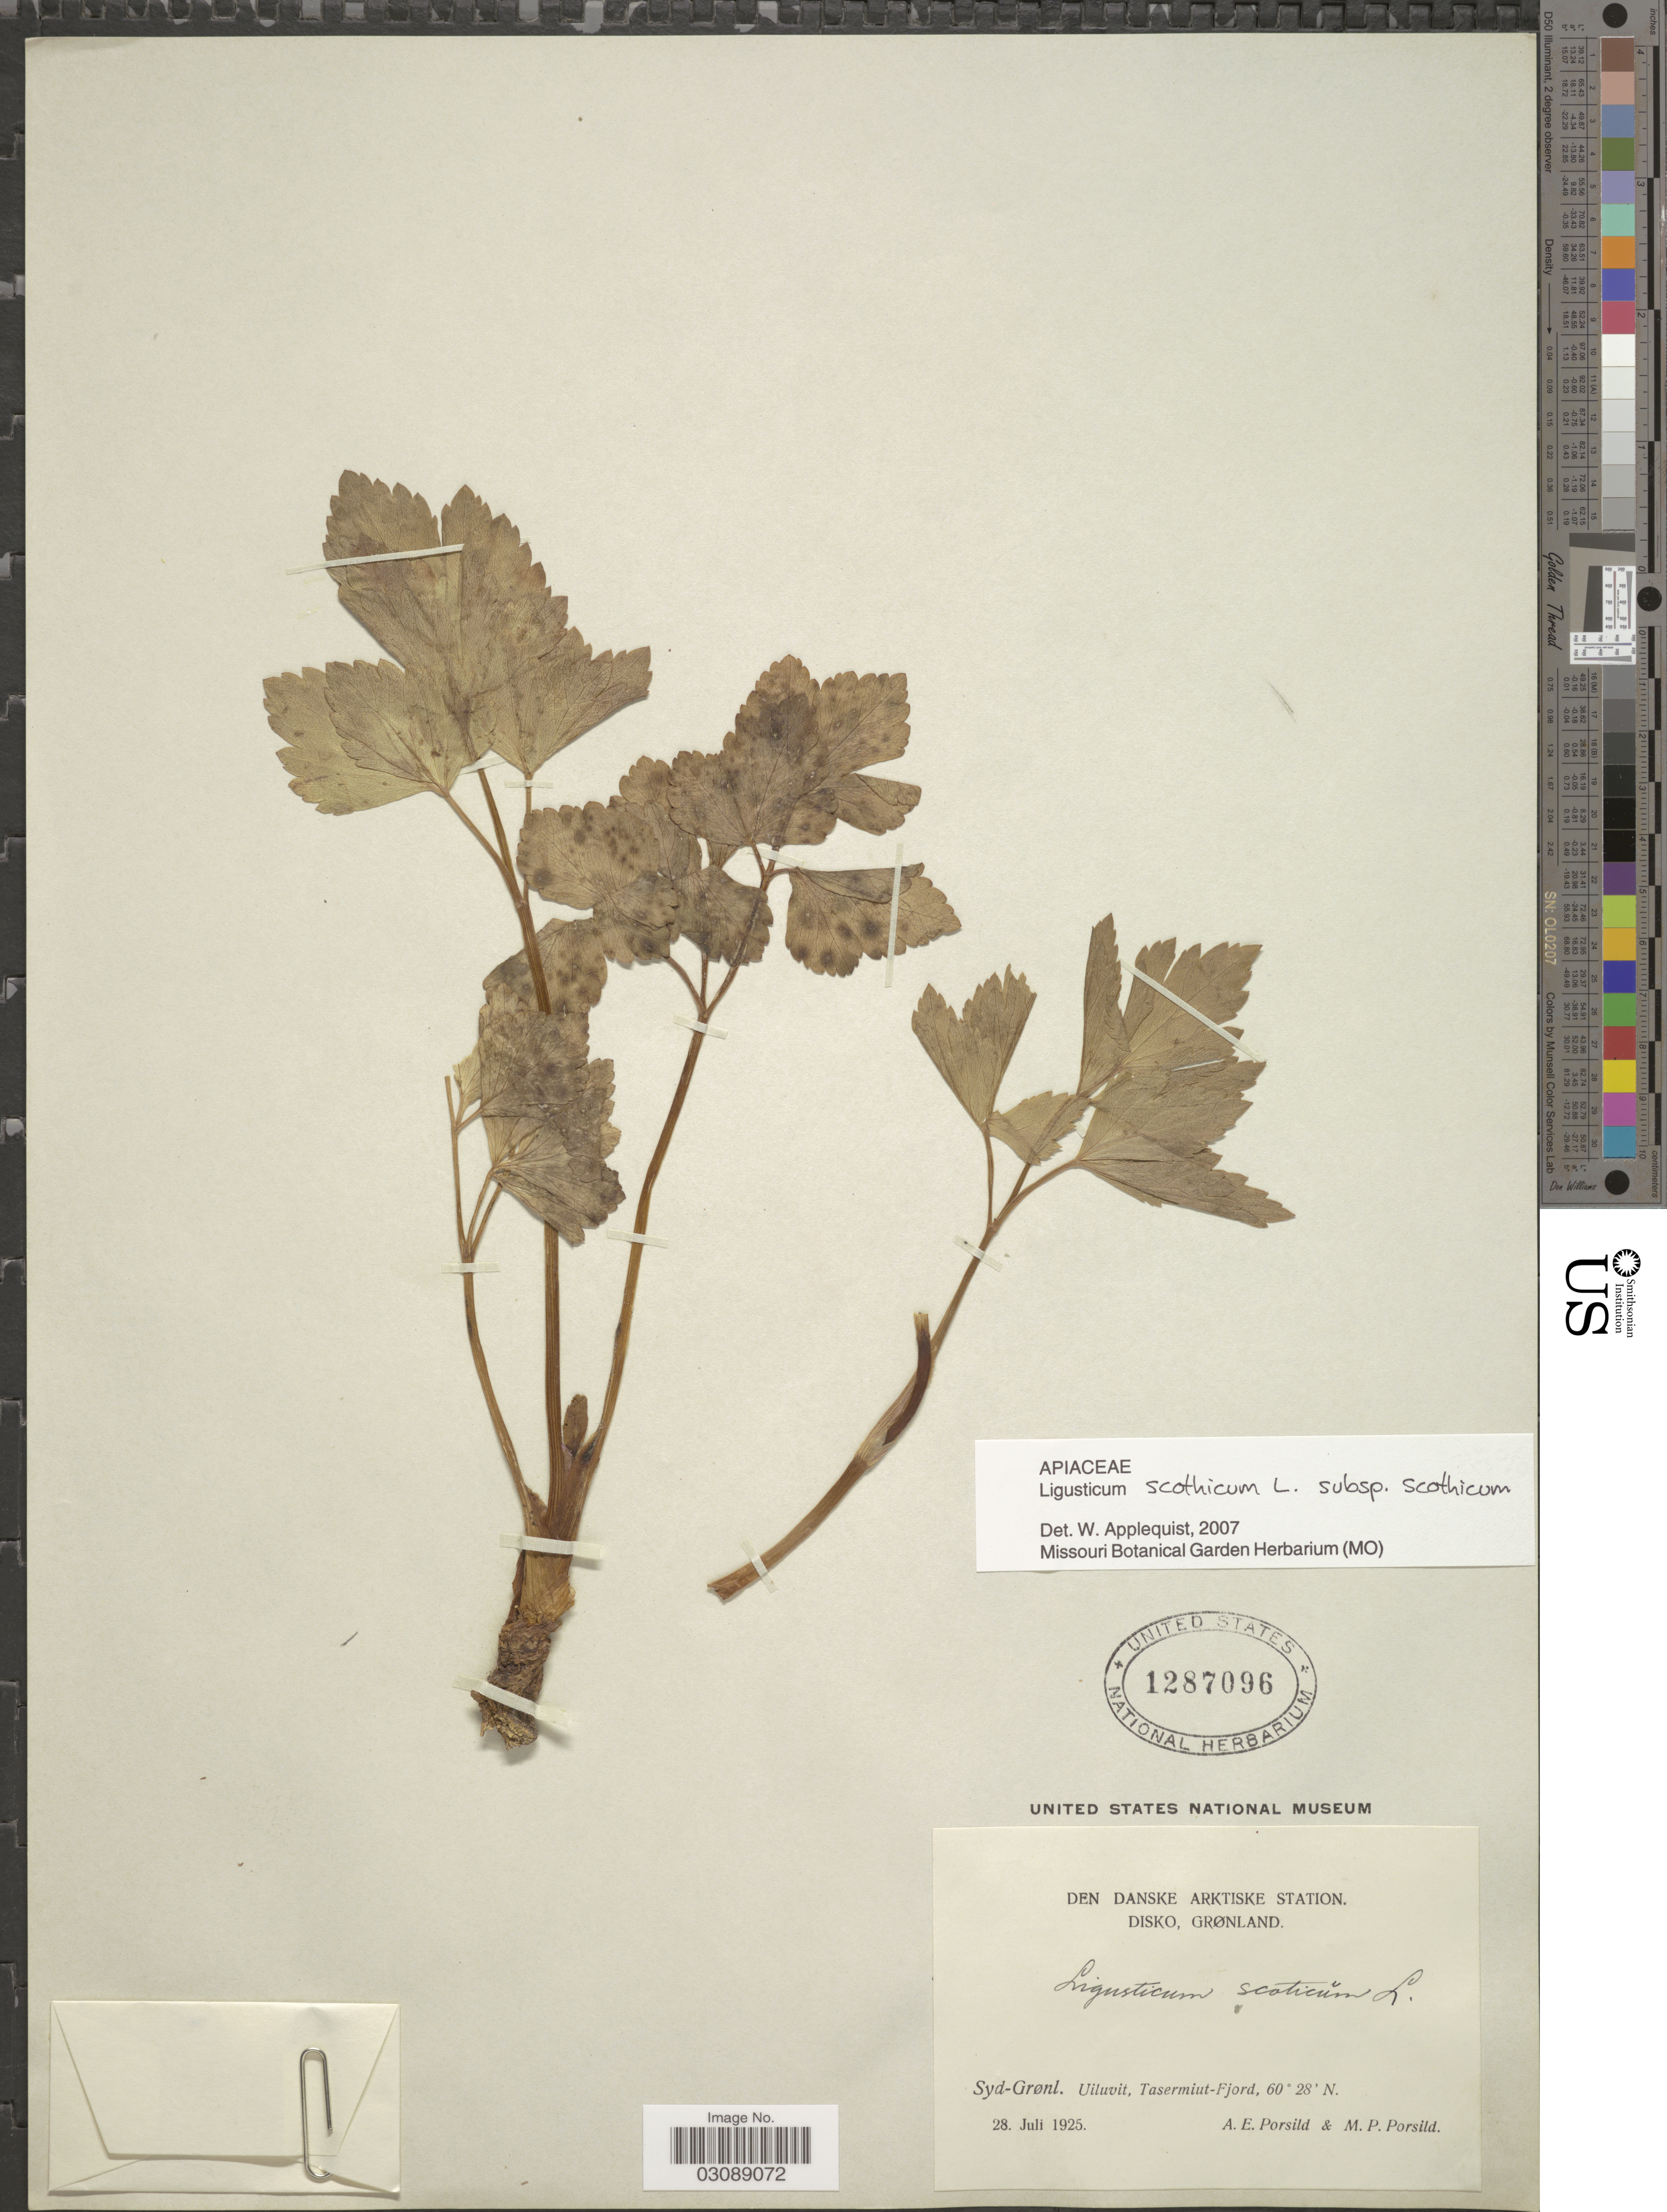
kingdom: Plantae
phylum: Tracheophyta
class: Magnoliopsida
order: Apiales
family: Apiaceae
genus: Ligusticum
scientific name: Ligusticum scoticum subsp. scoticum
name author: L.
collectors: A. Porslid & M. P. Porsild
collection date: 1925-07-28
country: Greenland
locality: Den Danske Arktiske Station. Disko, Gronland. Syd-Gronl. Uiluvit, Tasermiut-Fjord.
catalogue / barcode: US 1287096